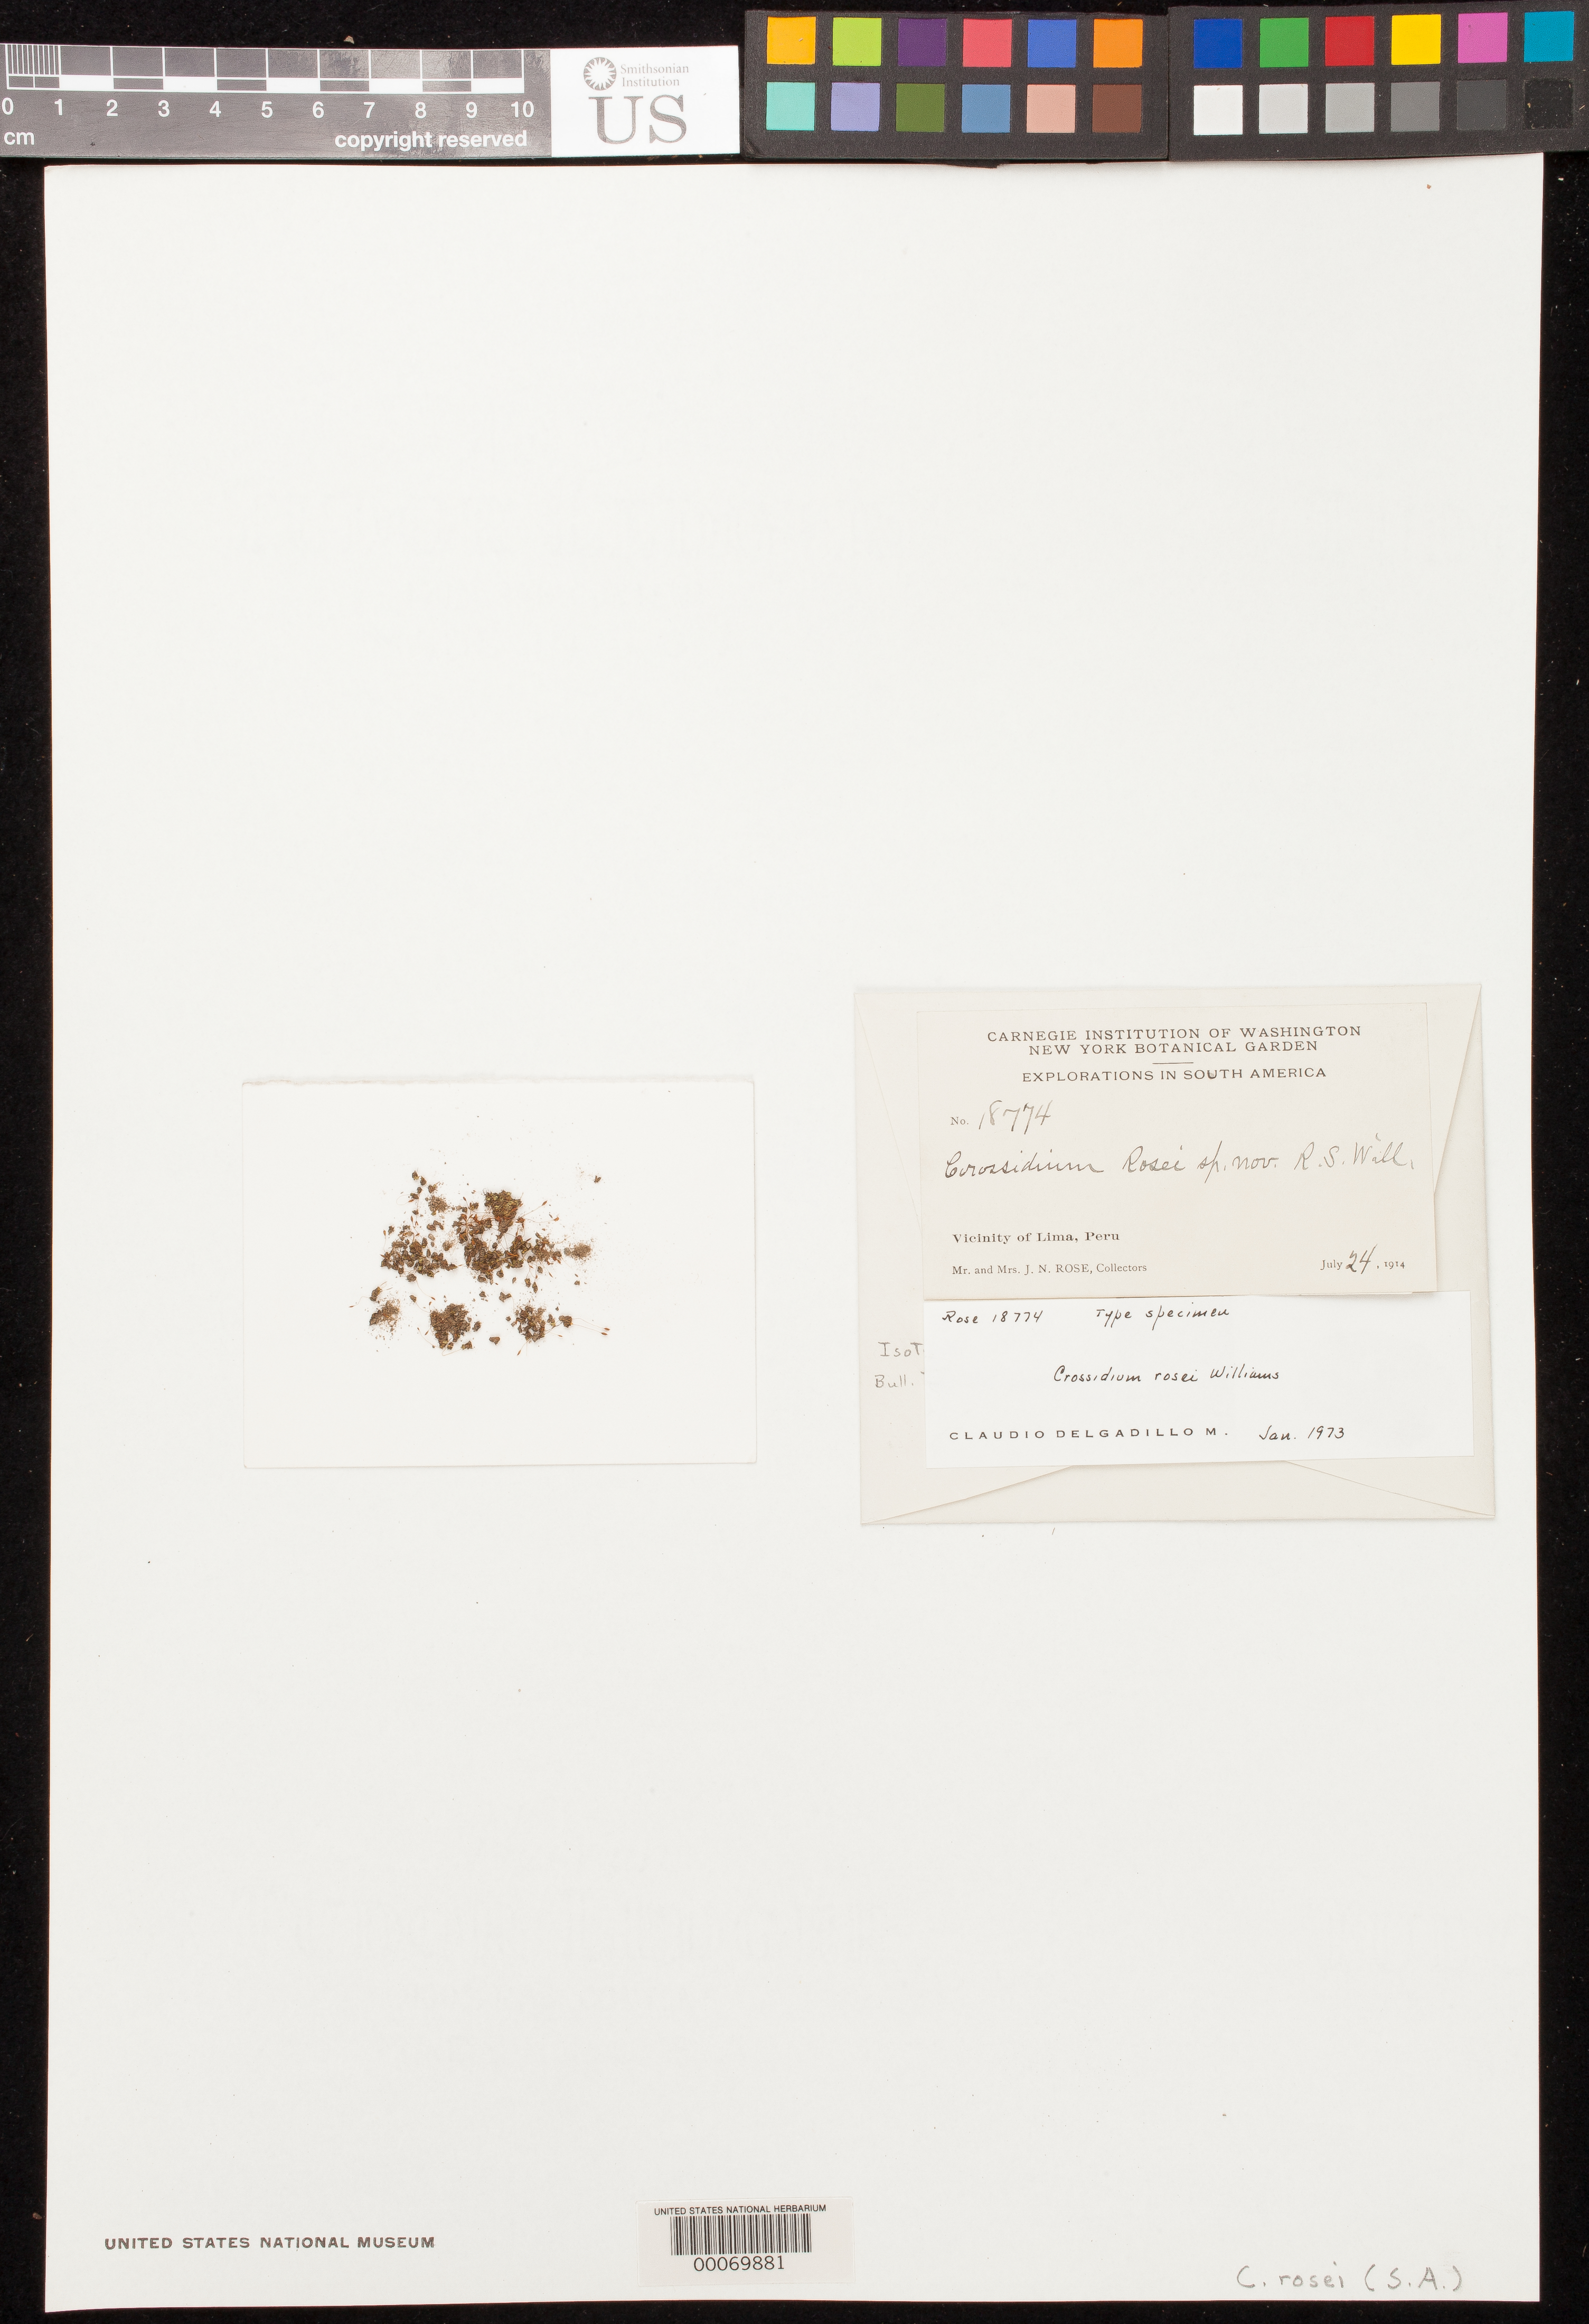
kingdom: Plantae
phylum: Bryophyta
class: Bryopsida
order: Pottiales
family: Pottiaceae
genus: Crossidium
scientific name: Crossidium rosei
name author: R.S. Williams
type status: Isotype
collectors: J. N. Rose & J. M. Rose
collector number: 18774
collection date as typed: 24 Jul 1914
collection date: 1914-07-24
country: Peru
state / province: Lima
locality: Vicinity of Lima.